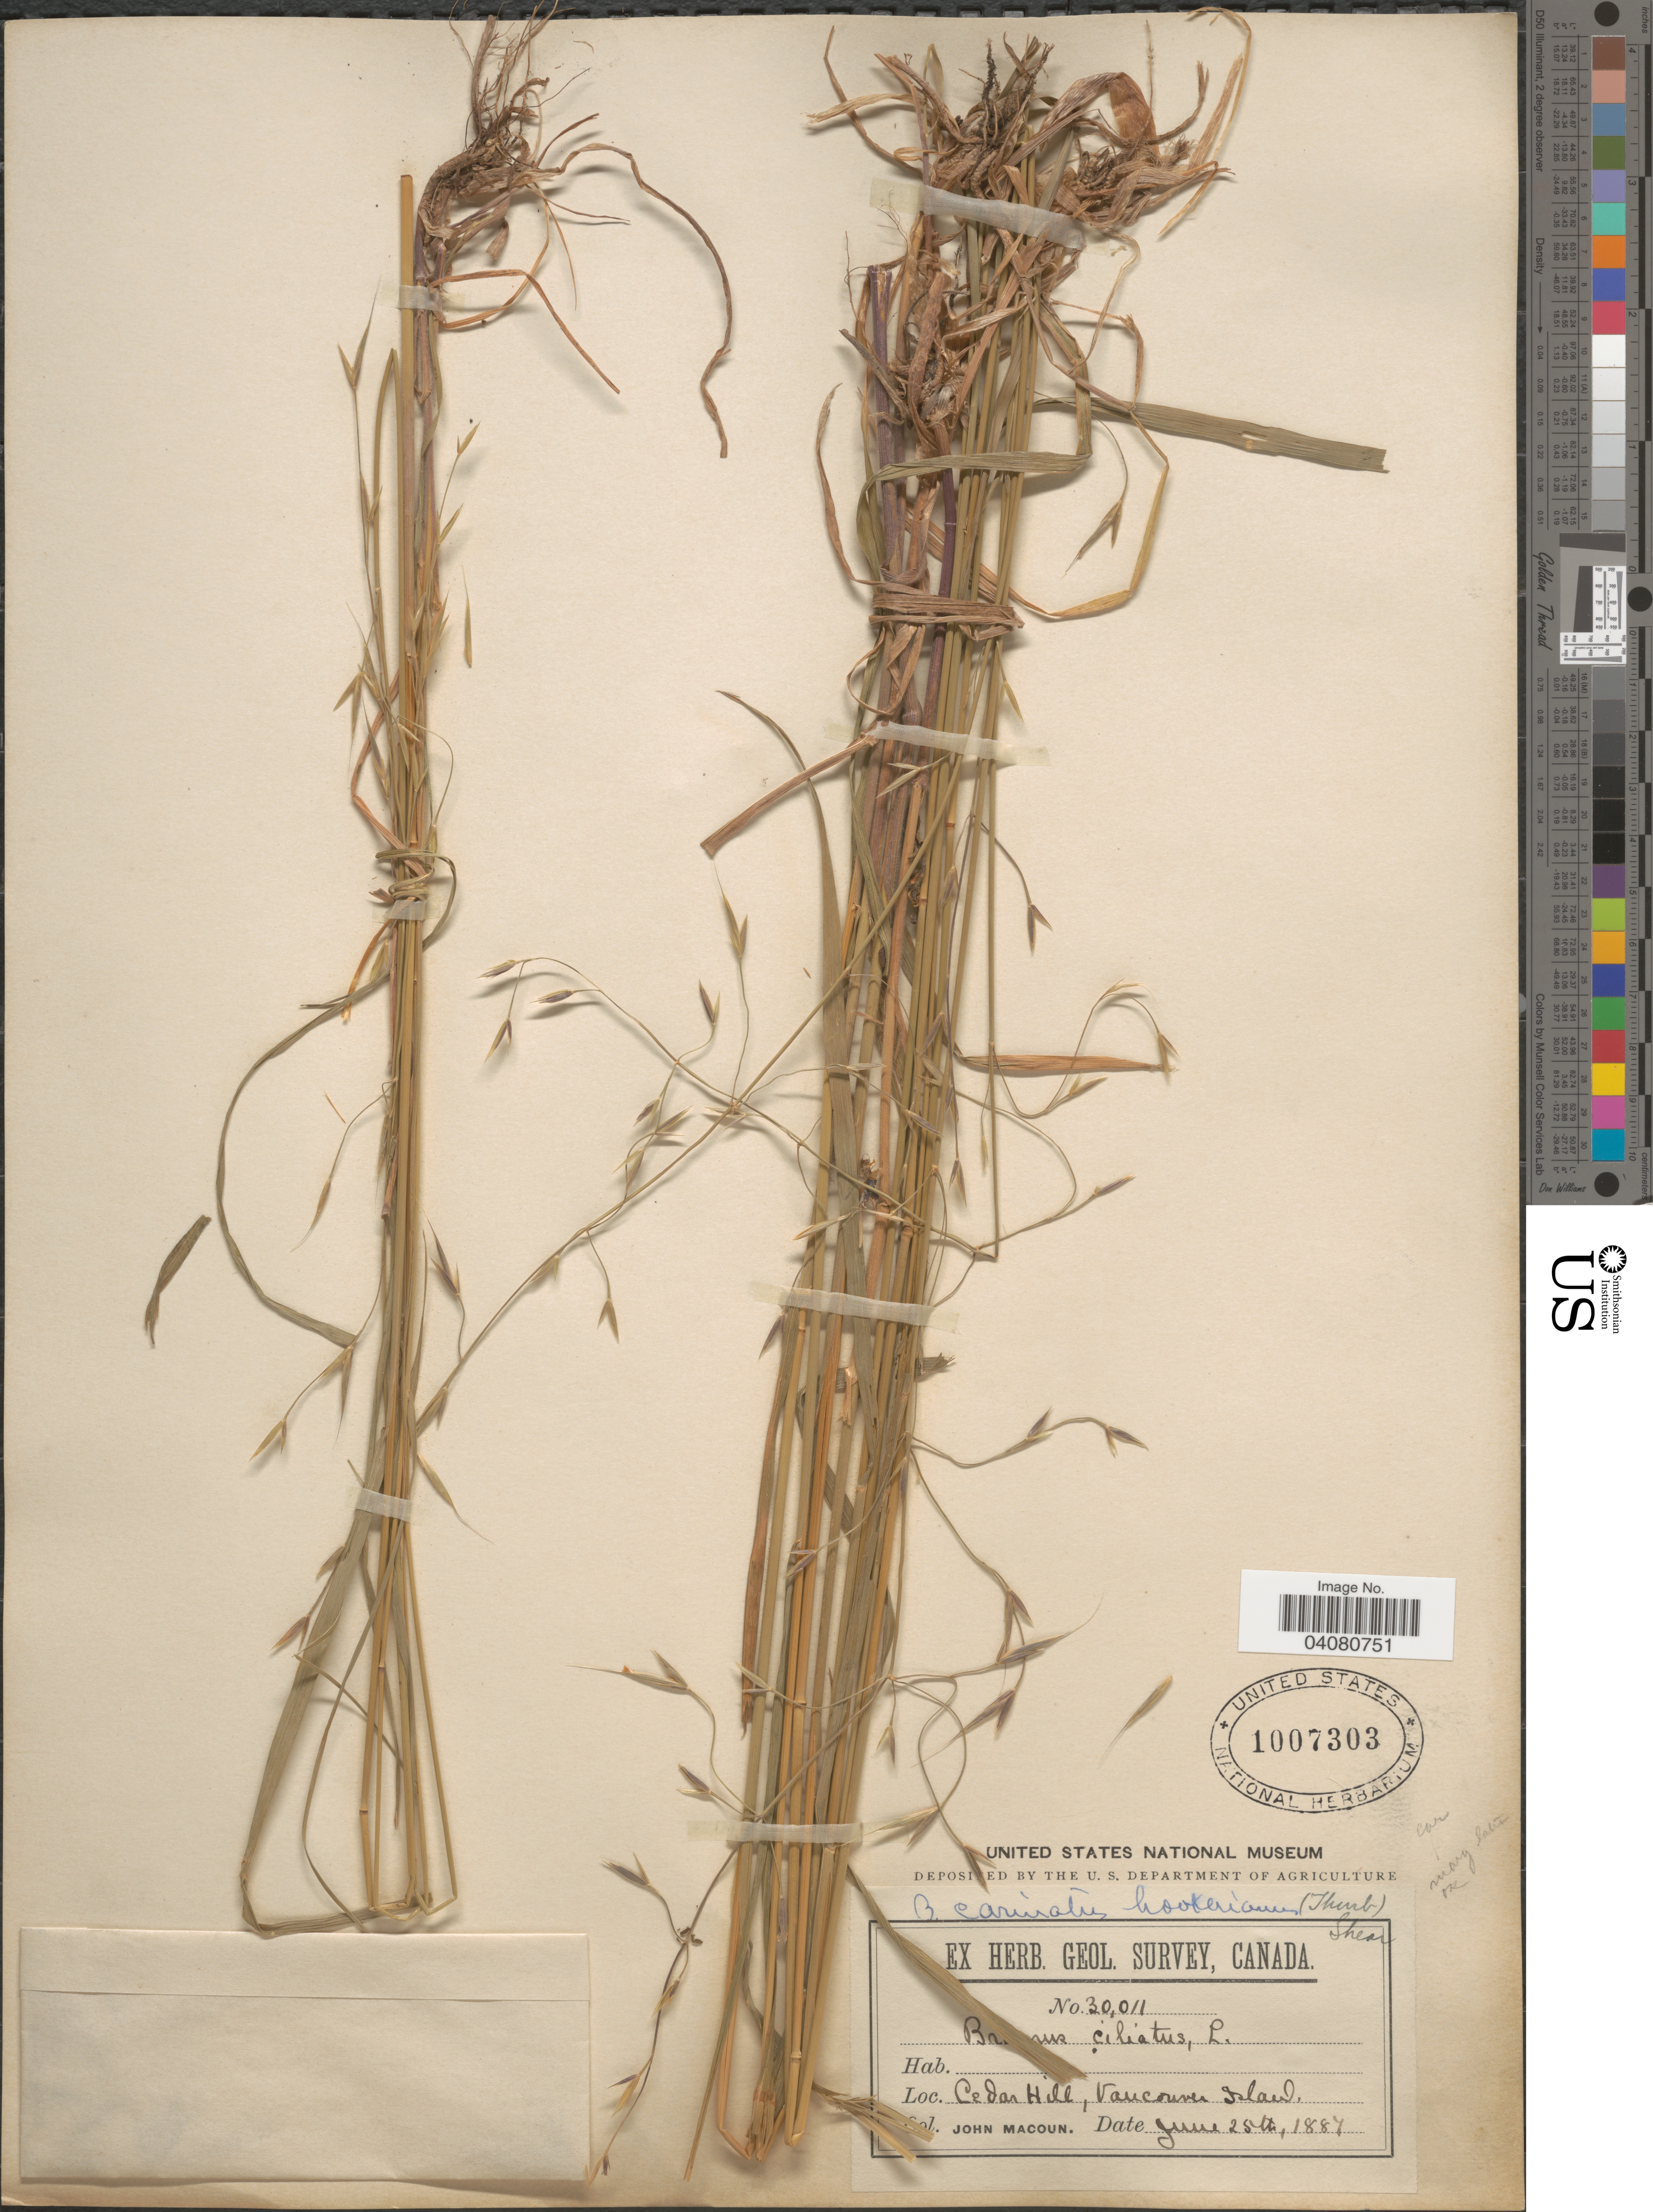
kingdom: Plantae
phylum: Tracheophyta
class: Liliopsida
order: Poales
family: Poaceae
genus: Bromus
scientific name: Bromus carinatus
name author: Hook. & Arn.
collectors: J. Macoun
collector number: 30011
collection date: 1887-06-25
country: Canada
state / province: British Columbia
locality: Herb. Geol. Survey, Canada. Cedar Hill, Vancouver Island.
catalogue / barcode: US 1007303